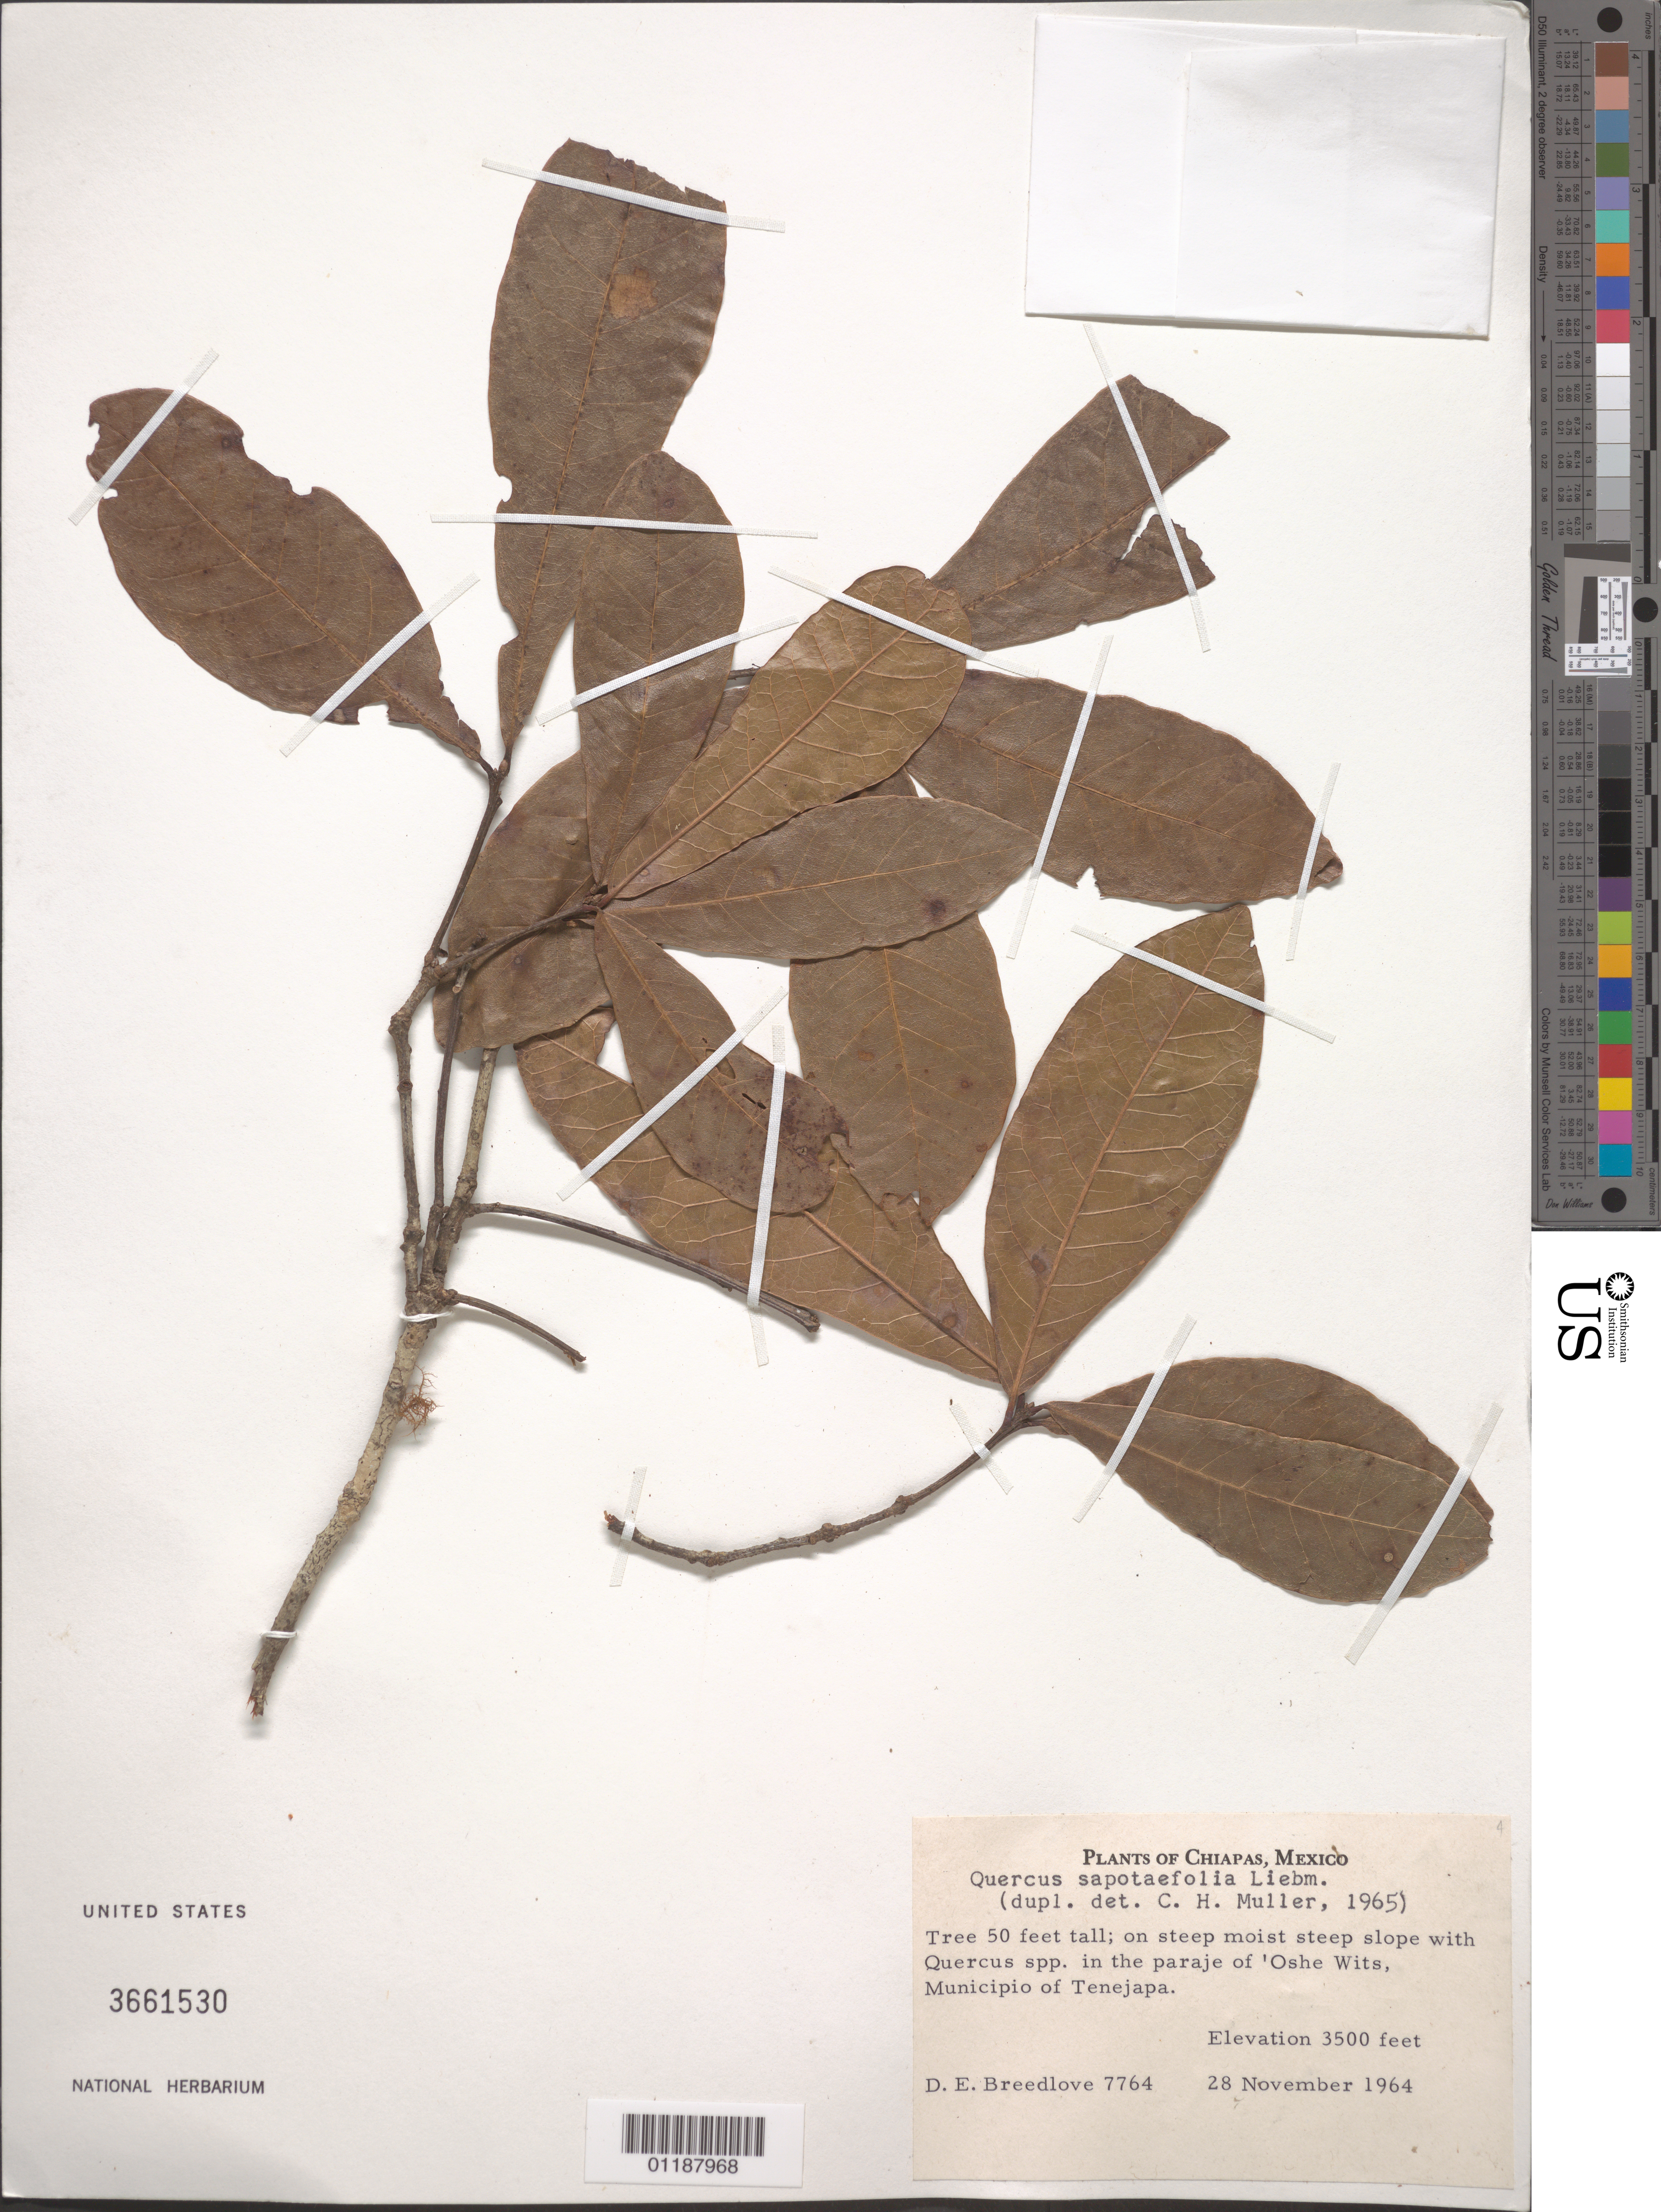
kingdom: Plantae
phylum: Tracheophyta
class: Magnoliopsida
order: Fagales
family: Fagaceae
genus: Quercus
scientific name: Quercus sapotaefolia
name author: Liebm.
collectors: D. E. Breedlove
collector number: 7764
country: Mexico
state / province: Chiapas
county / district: Tenejapa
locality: In the paraje of 'Oshe Wits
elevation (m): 1067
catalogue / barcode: US 3661530